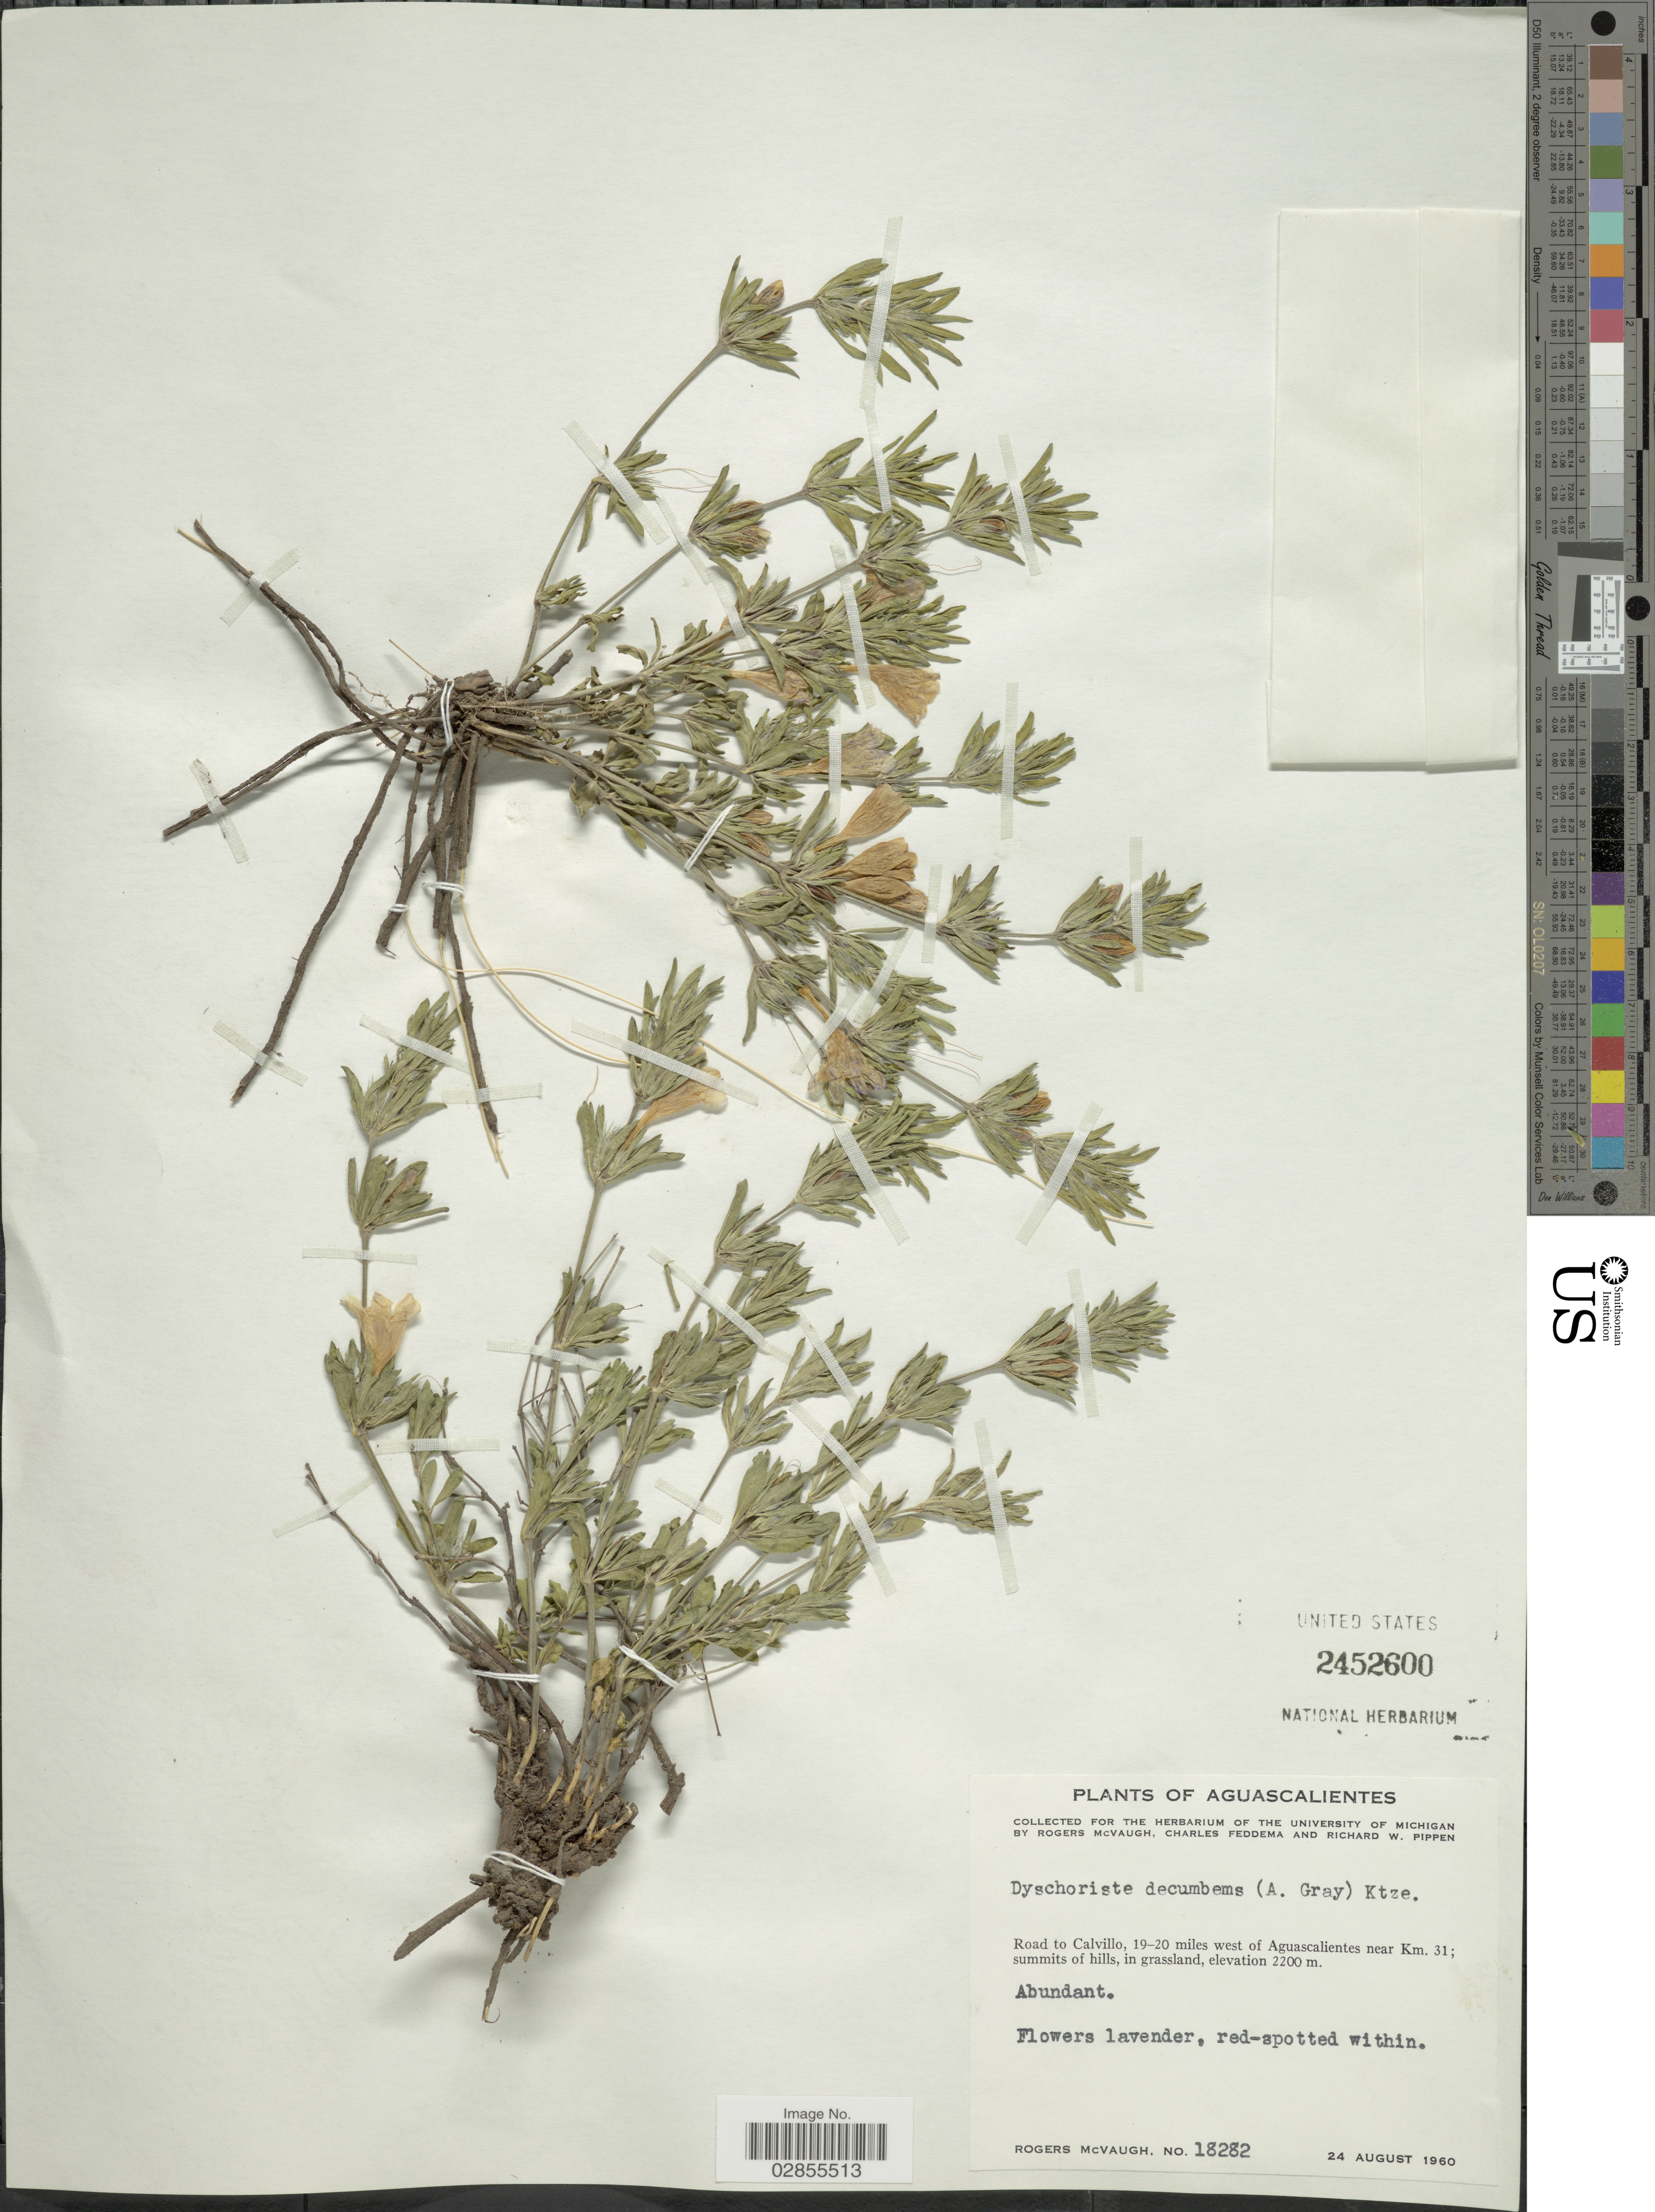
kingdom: Plantae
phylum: Tracheophyta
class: Magnoliopsida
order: Lamiales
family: Acanthaceae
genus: Dyschoriste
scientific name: Dyschoriste schiedeana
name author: (Nees) Kuntze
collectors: R. McVaugh, C. Feddema & R. W. Pippen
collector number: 18282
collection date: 1960-08-24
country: Mexico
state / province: Aguascalientes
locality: Road to Calvillo, 19-20 miles west of Aguascalientes near Km. 31, summits of hills, in grassland.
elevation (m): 2200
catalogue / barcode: US 2452600